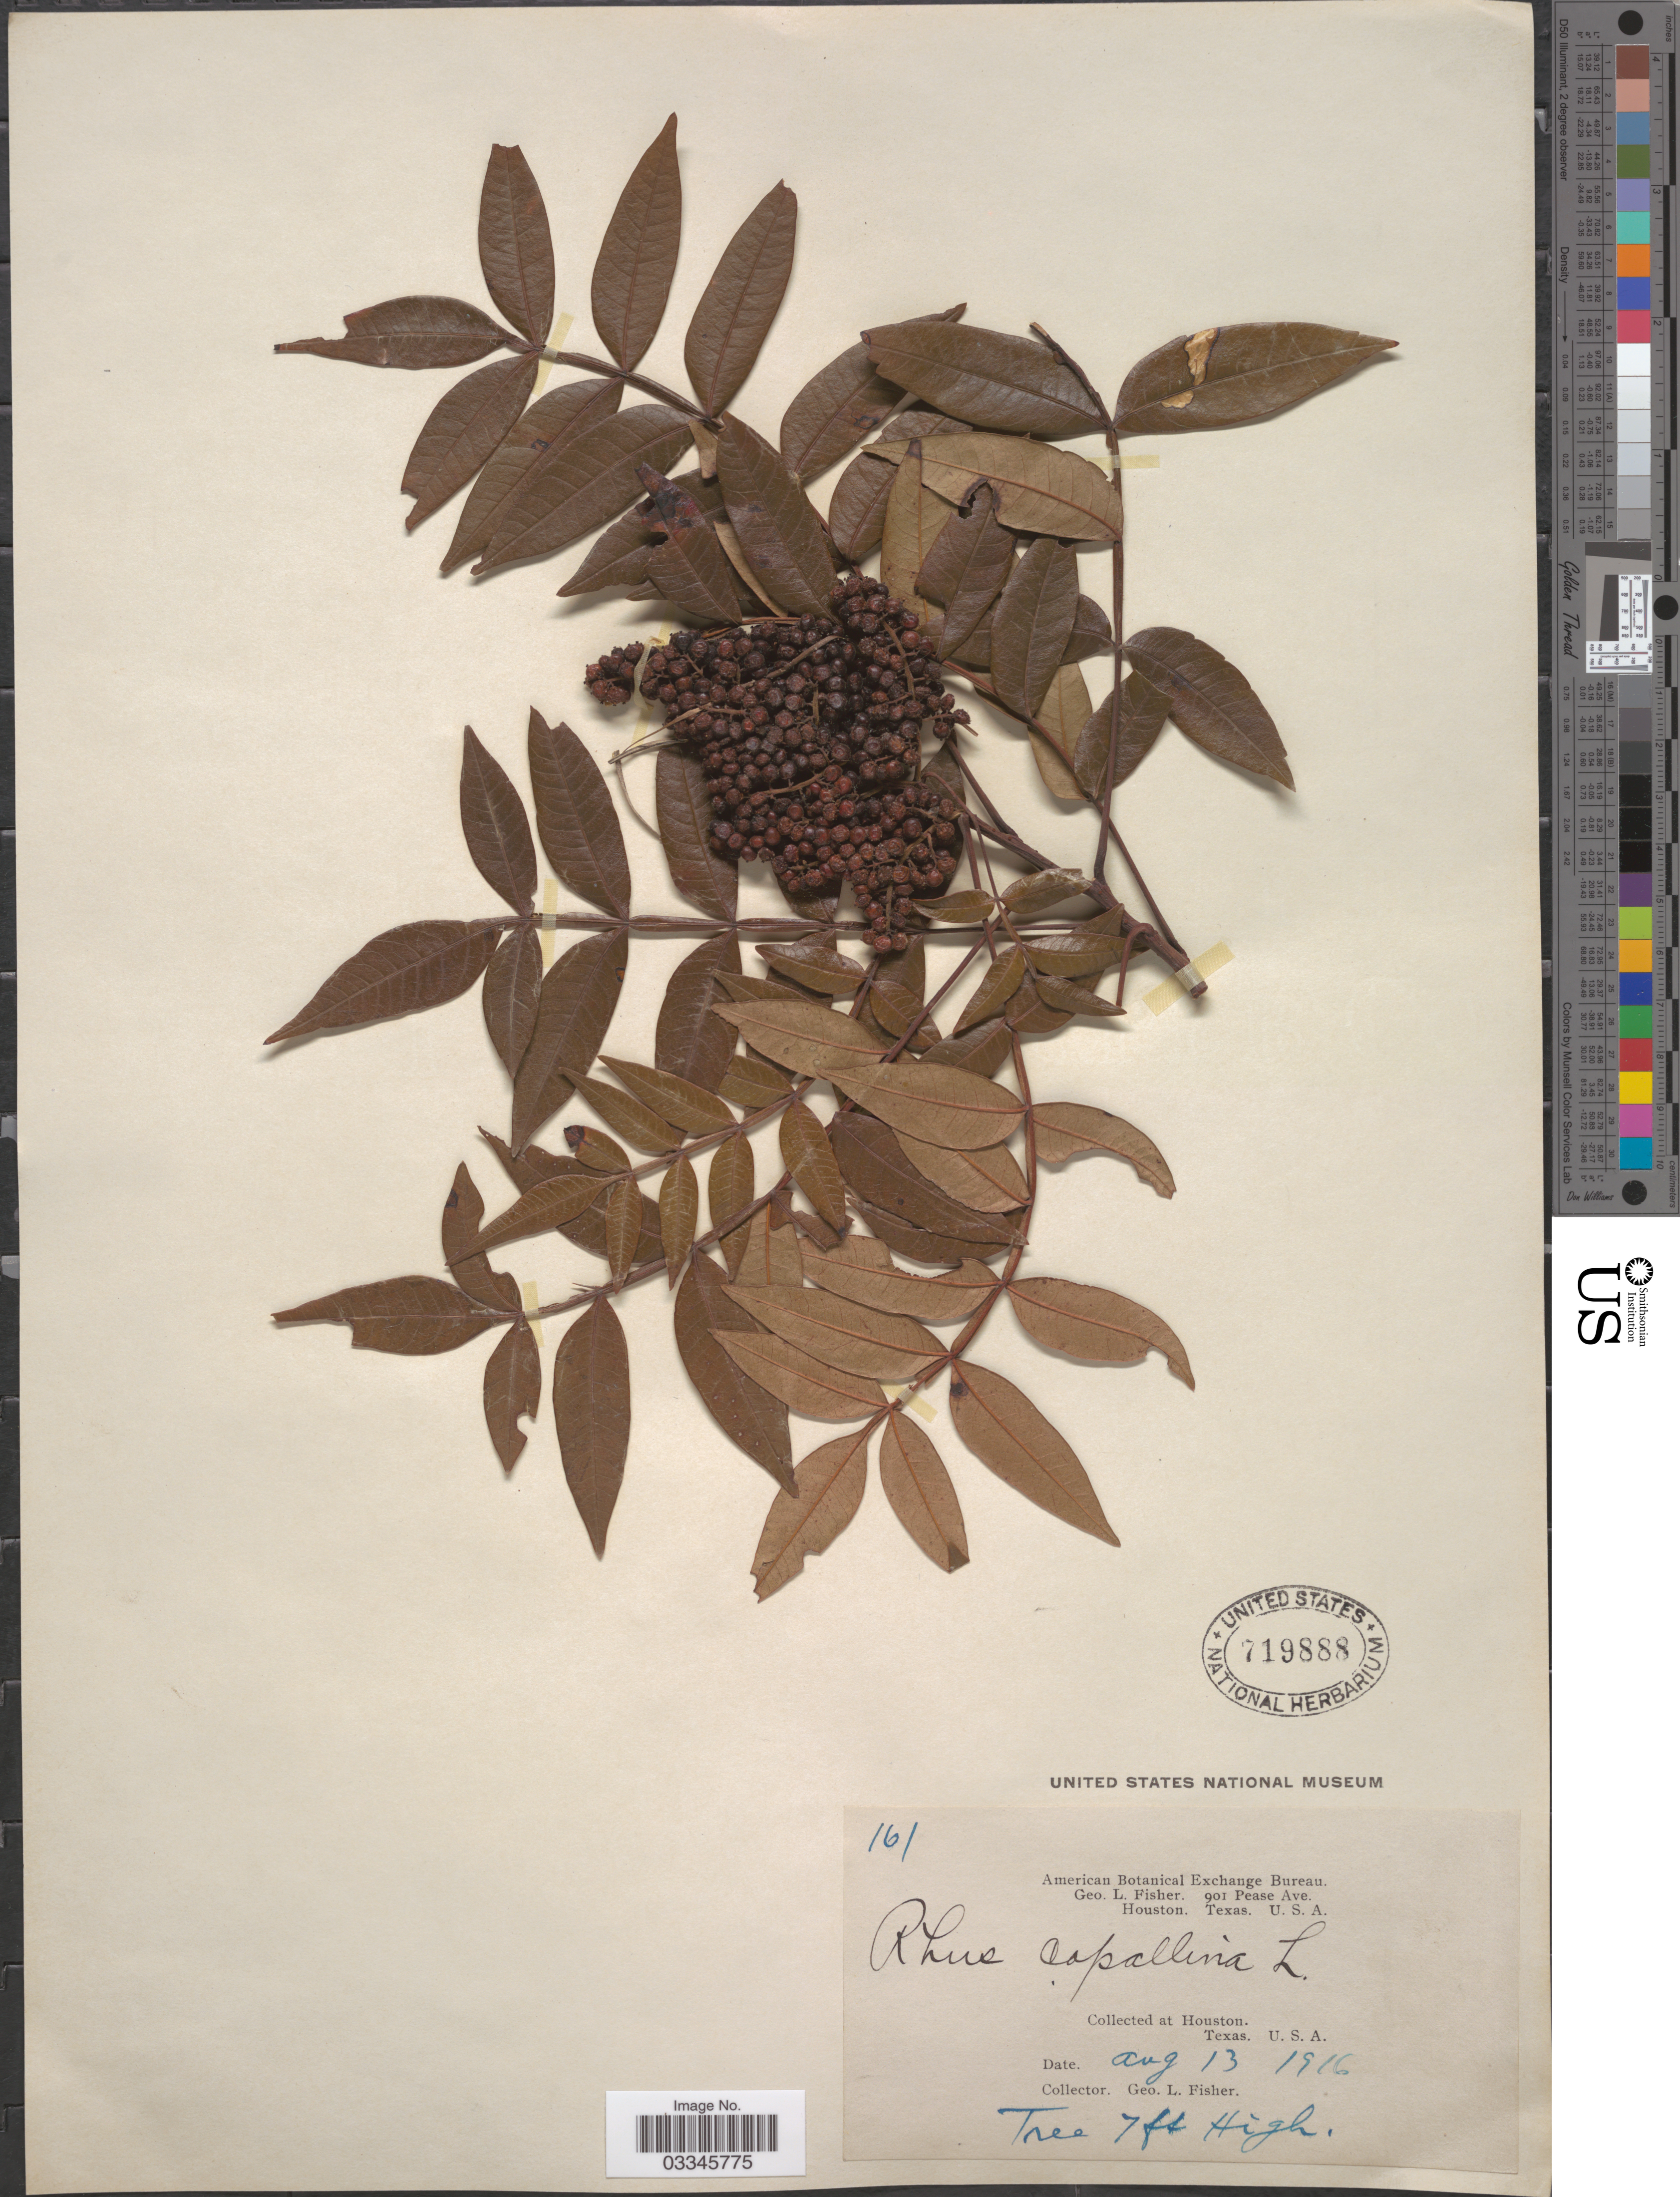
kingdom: Plantae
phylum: Tracheophyta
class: Magnoliopsida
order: Sapindales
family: Anacardiaceae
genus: Rhus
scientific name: Rhus copallinum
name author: L.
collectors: G. L. Fisher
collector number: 161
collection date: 1916-08-13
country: United States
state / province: Texas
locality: At Houston.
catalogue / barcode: US 719888